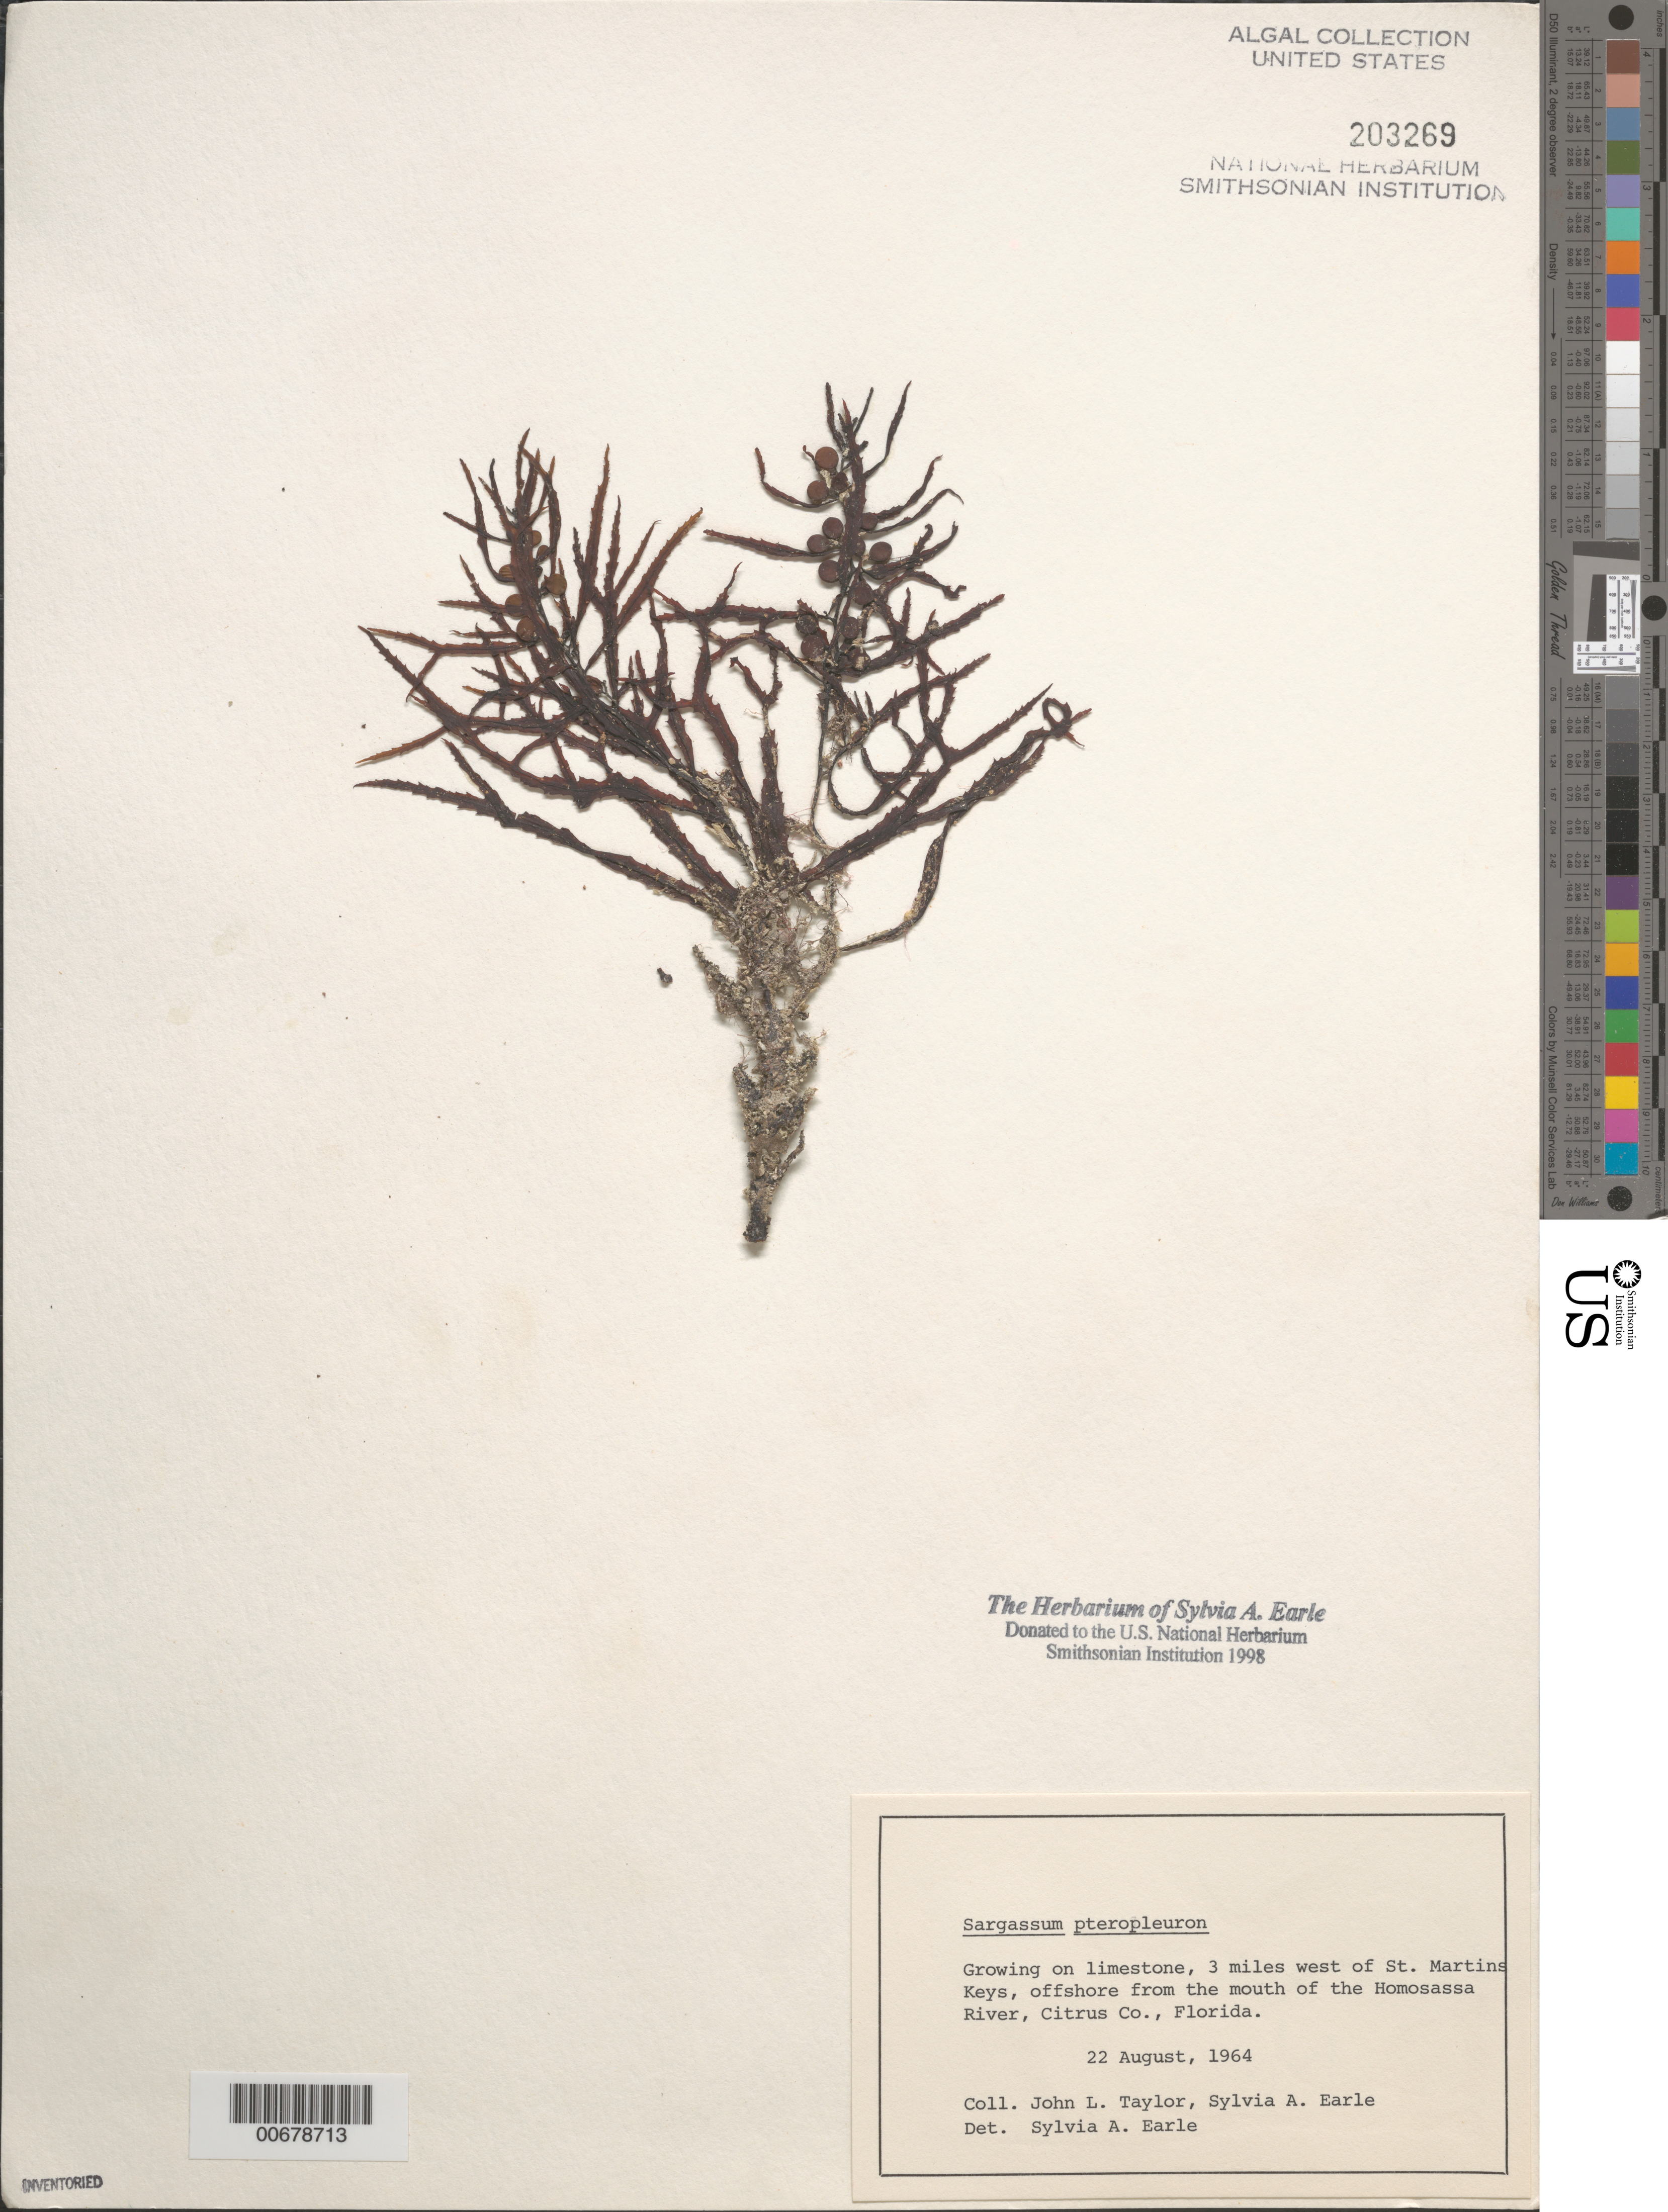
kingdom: Chromista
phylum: Ochrophyta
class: Phaeophyceae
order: Fucales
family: Sargassaceae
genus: Sargassum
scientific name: Sargassum pteropleuron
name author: Grunow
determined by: Earle, S. A.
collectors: J. L. Taylor & S. A. Earle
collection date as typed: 22 Aug 1964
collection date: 1964-08-22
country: United States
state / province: Florida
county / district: Citrus County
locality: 3 miles west of St. Martins Keys, off Homosassa River mouth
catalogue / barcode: US 203269